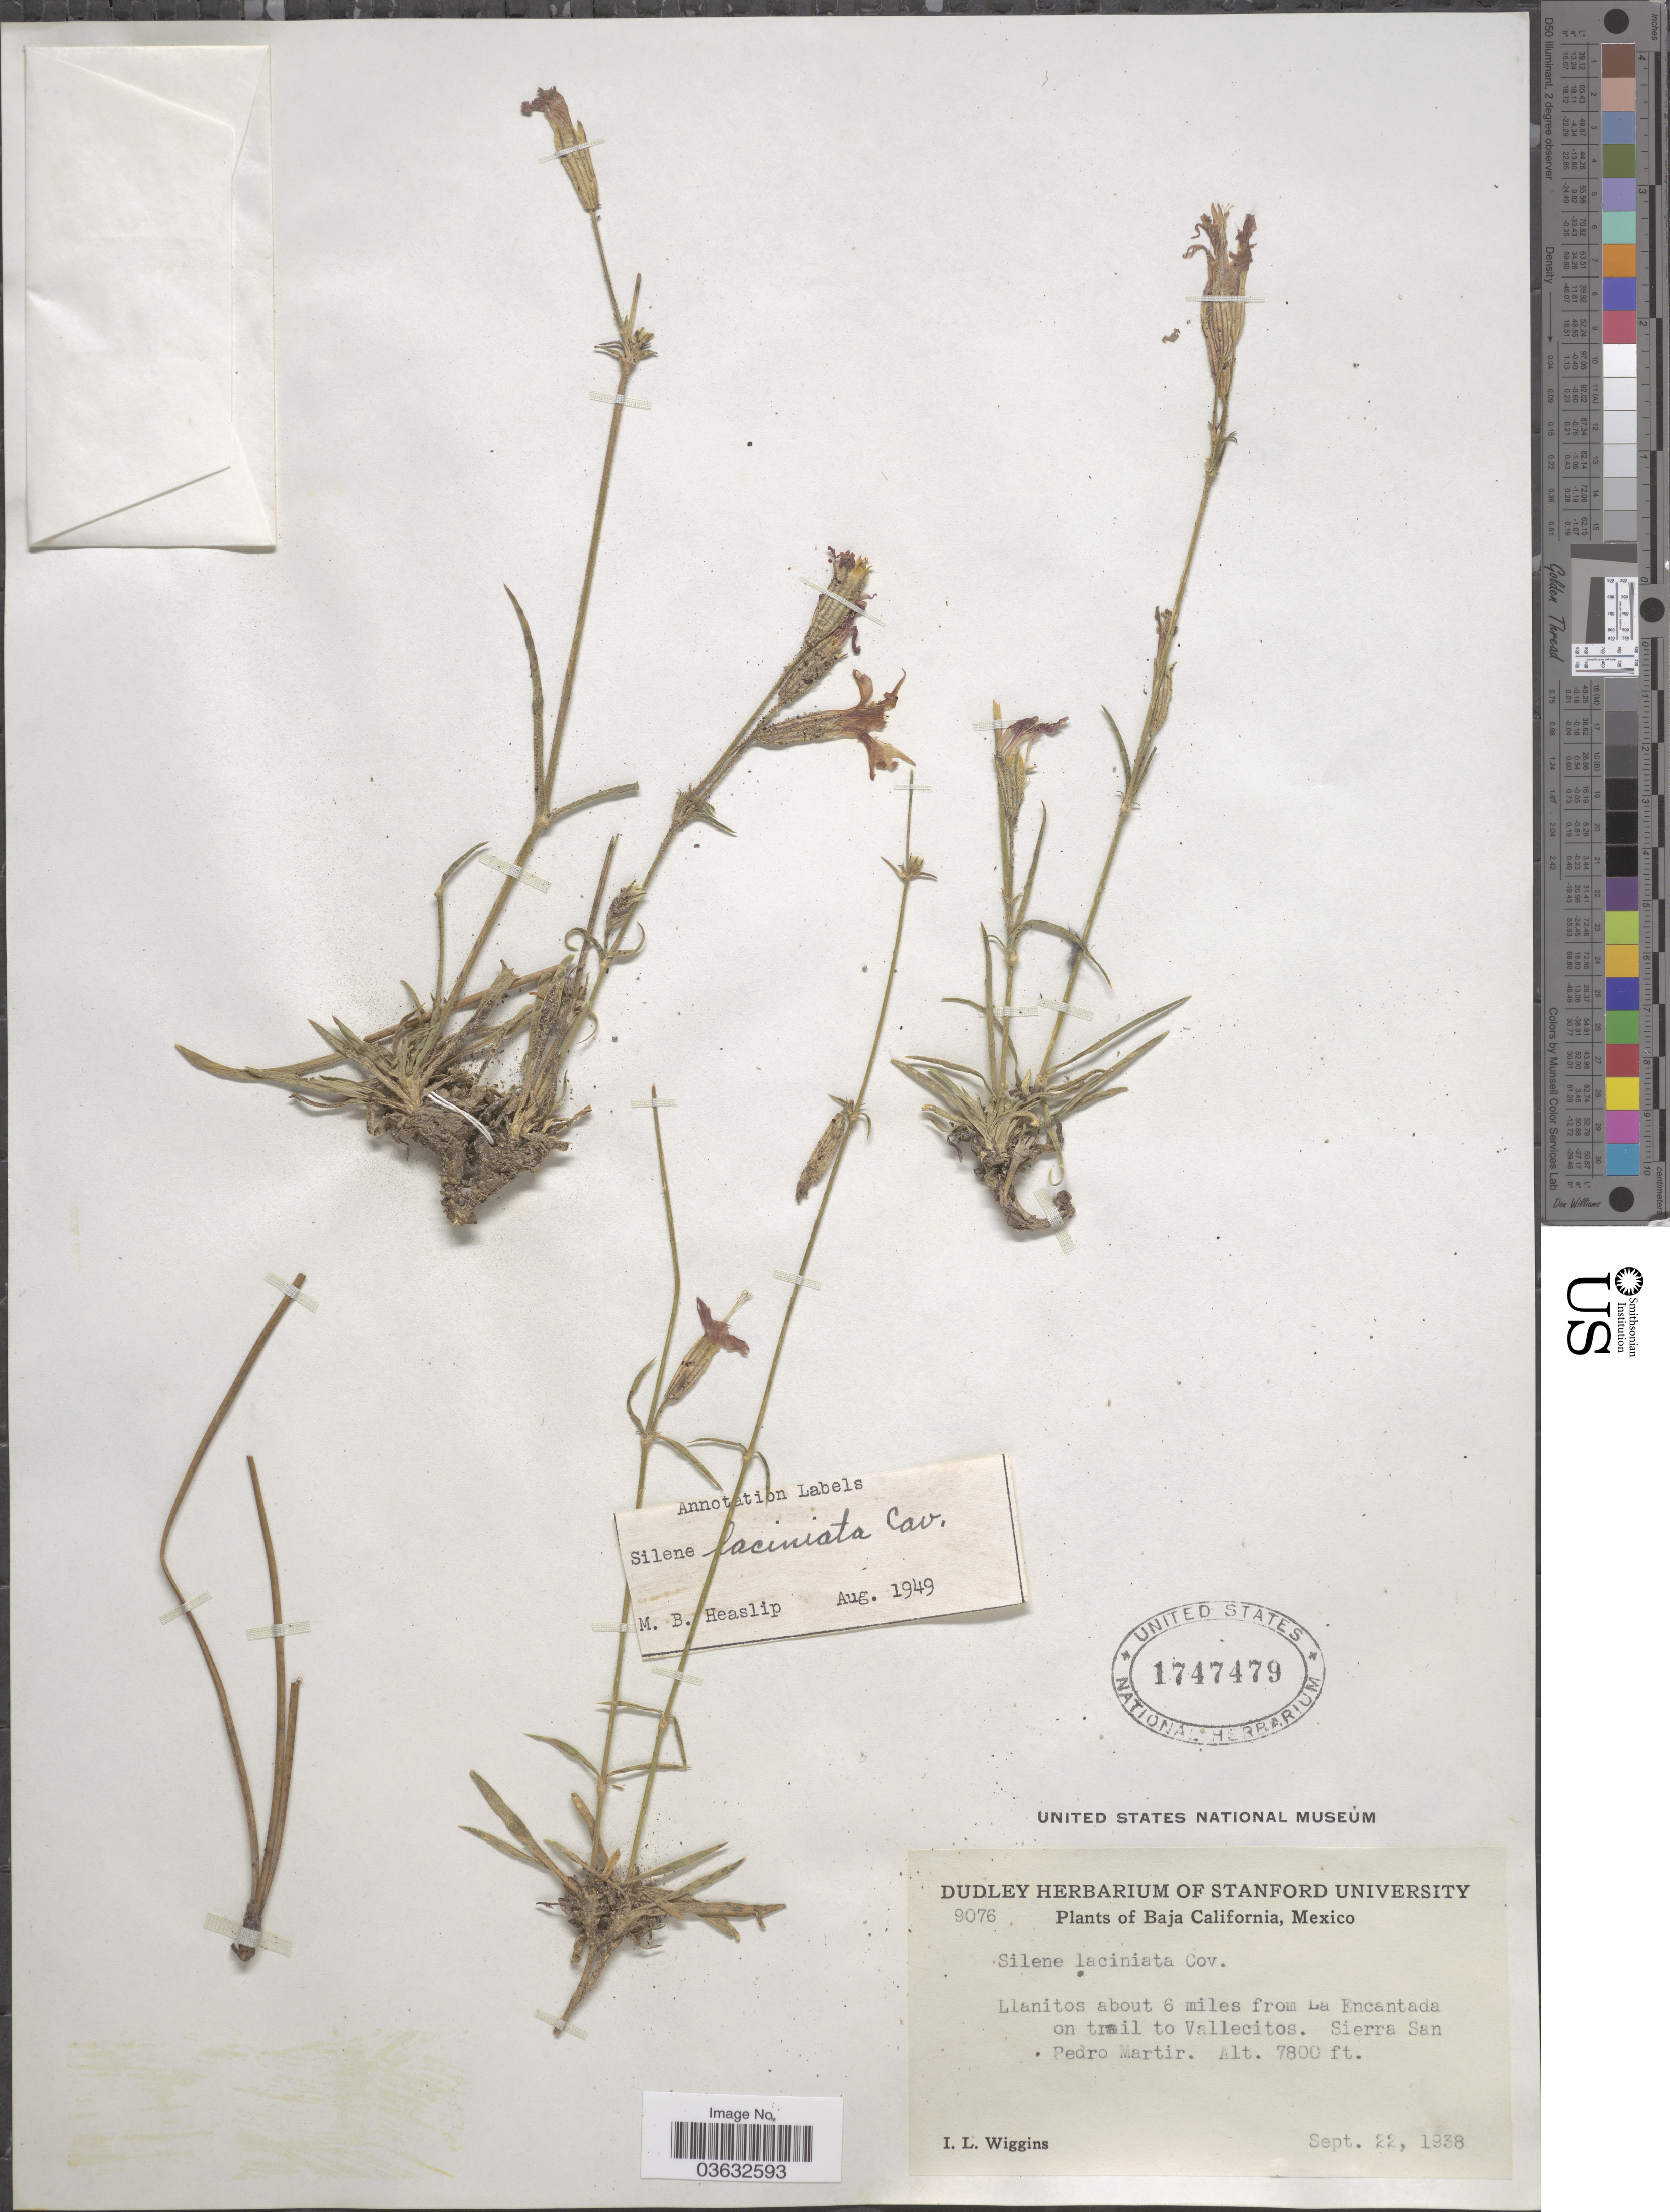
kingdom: Plantae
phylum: Tracheophyta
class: Magnoliopsida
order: Caryophyllales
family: Caryophyllaceae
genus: Silene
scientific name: Silene laciniata subsp. laciniata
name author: Cav.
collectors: I. L. Wiggins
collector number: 9076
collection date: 1938-09-22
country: Mexico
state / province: Baja California Norte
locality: Llanitos about 6 miles from La Encantada on trail to Vallecitos. Sierra San Pedro Martir.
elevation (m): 2377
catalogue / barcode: US 1747479